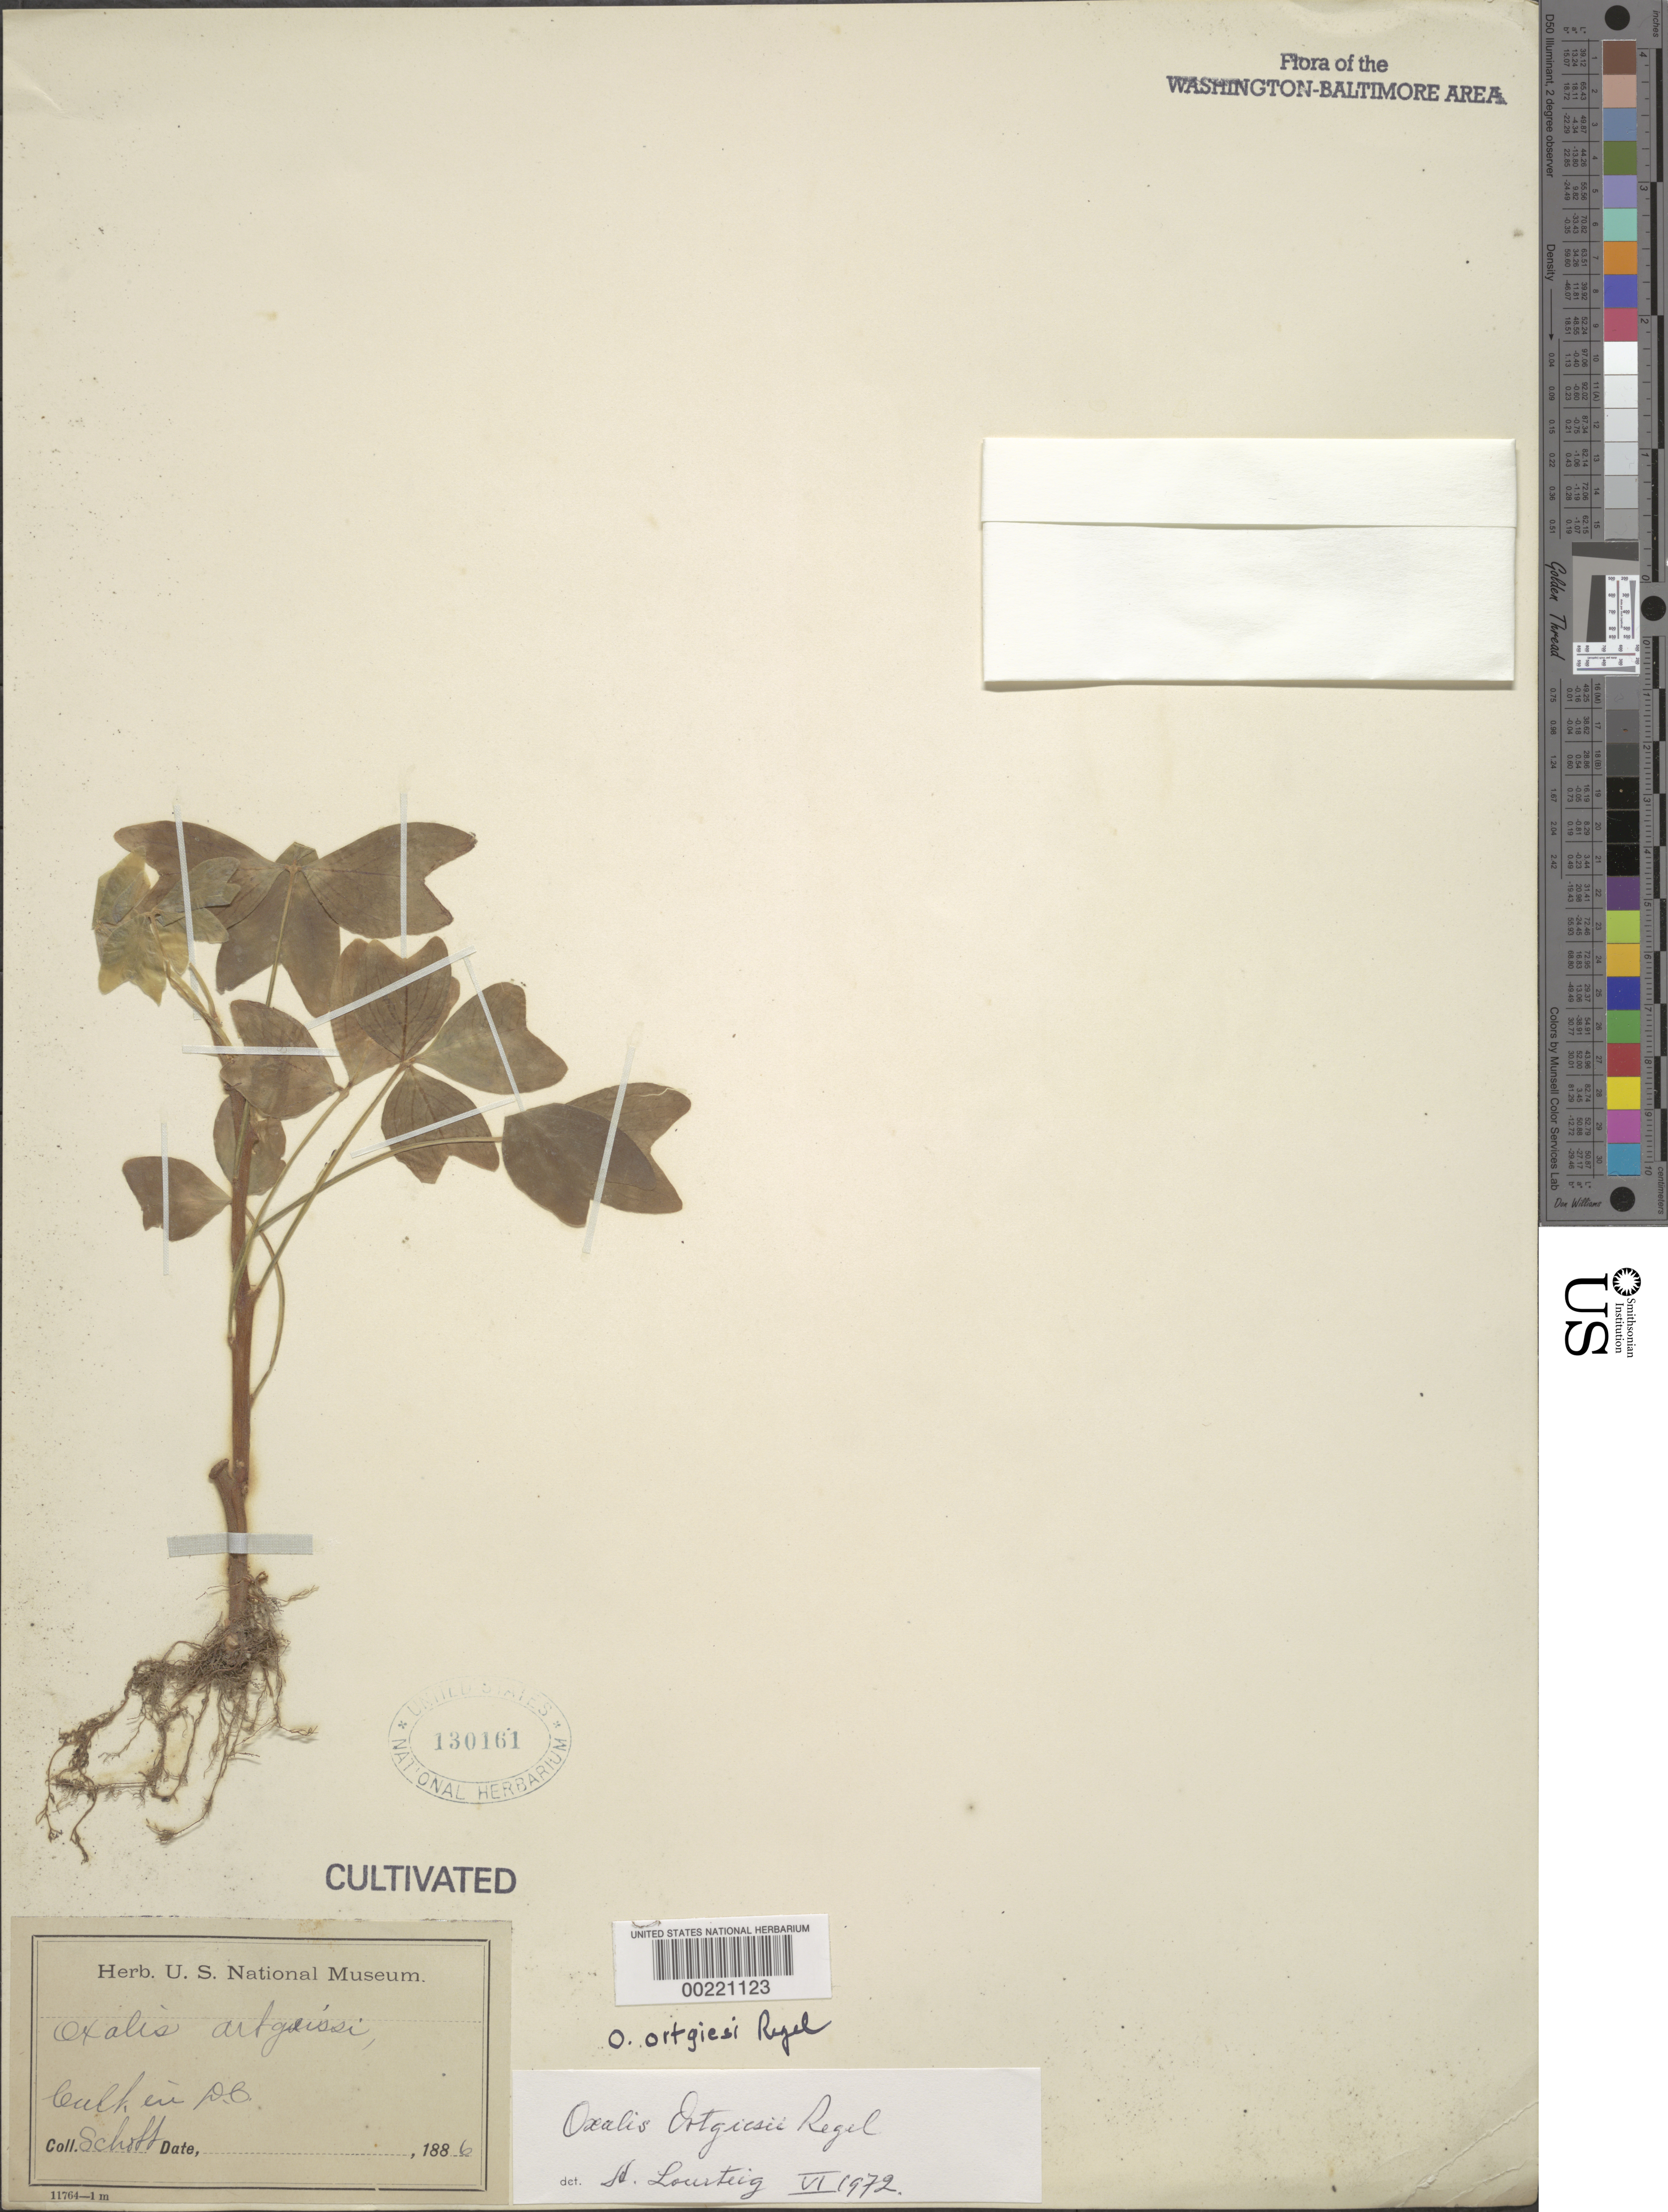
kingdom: Plantae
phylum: Tracheophyta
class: Magnoliopsida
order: Oxalidales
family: Oxalidaceae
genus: Oxalis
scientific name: Oxalis ortgiesii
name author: Regel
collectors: A. L. Schott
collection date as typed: Aug 1886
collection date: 1886-08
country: United States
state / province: District of Columbia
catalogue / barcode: US 130161